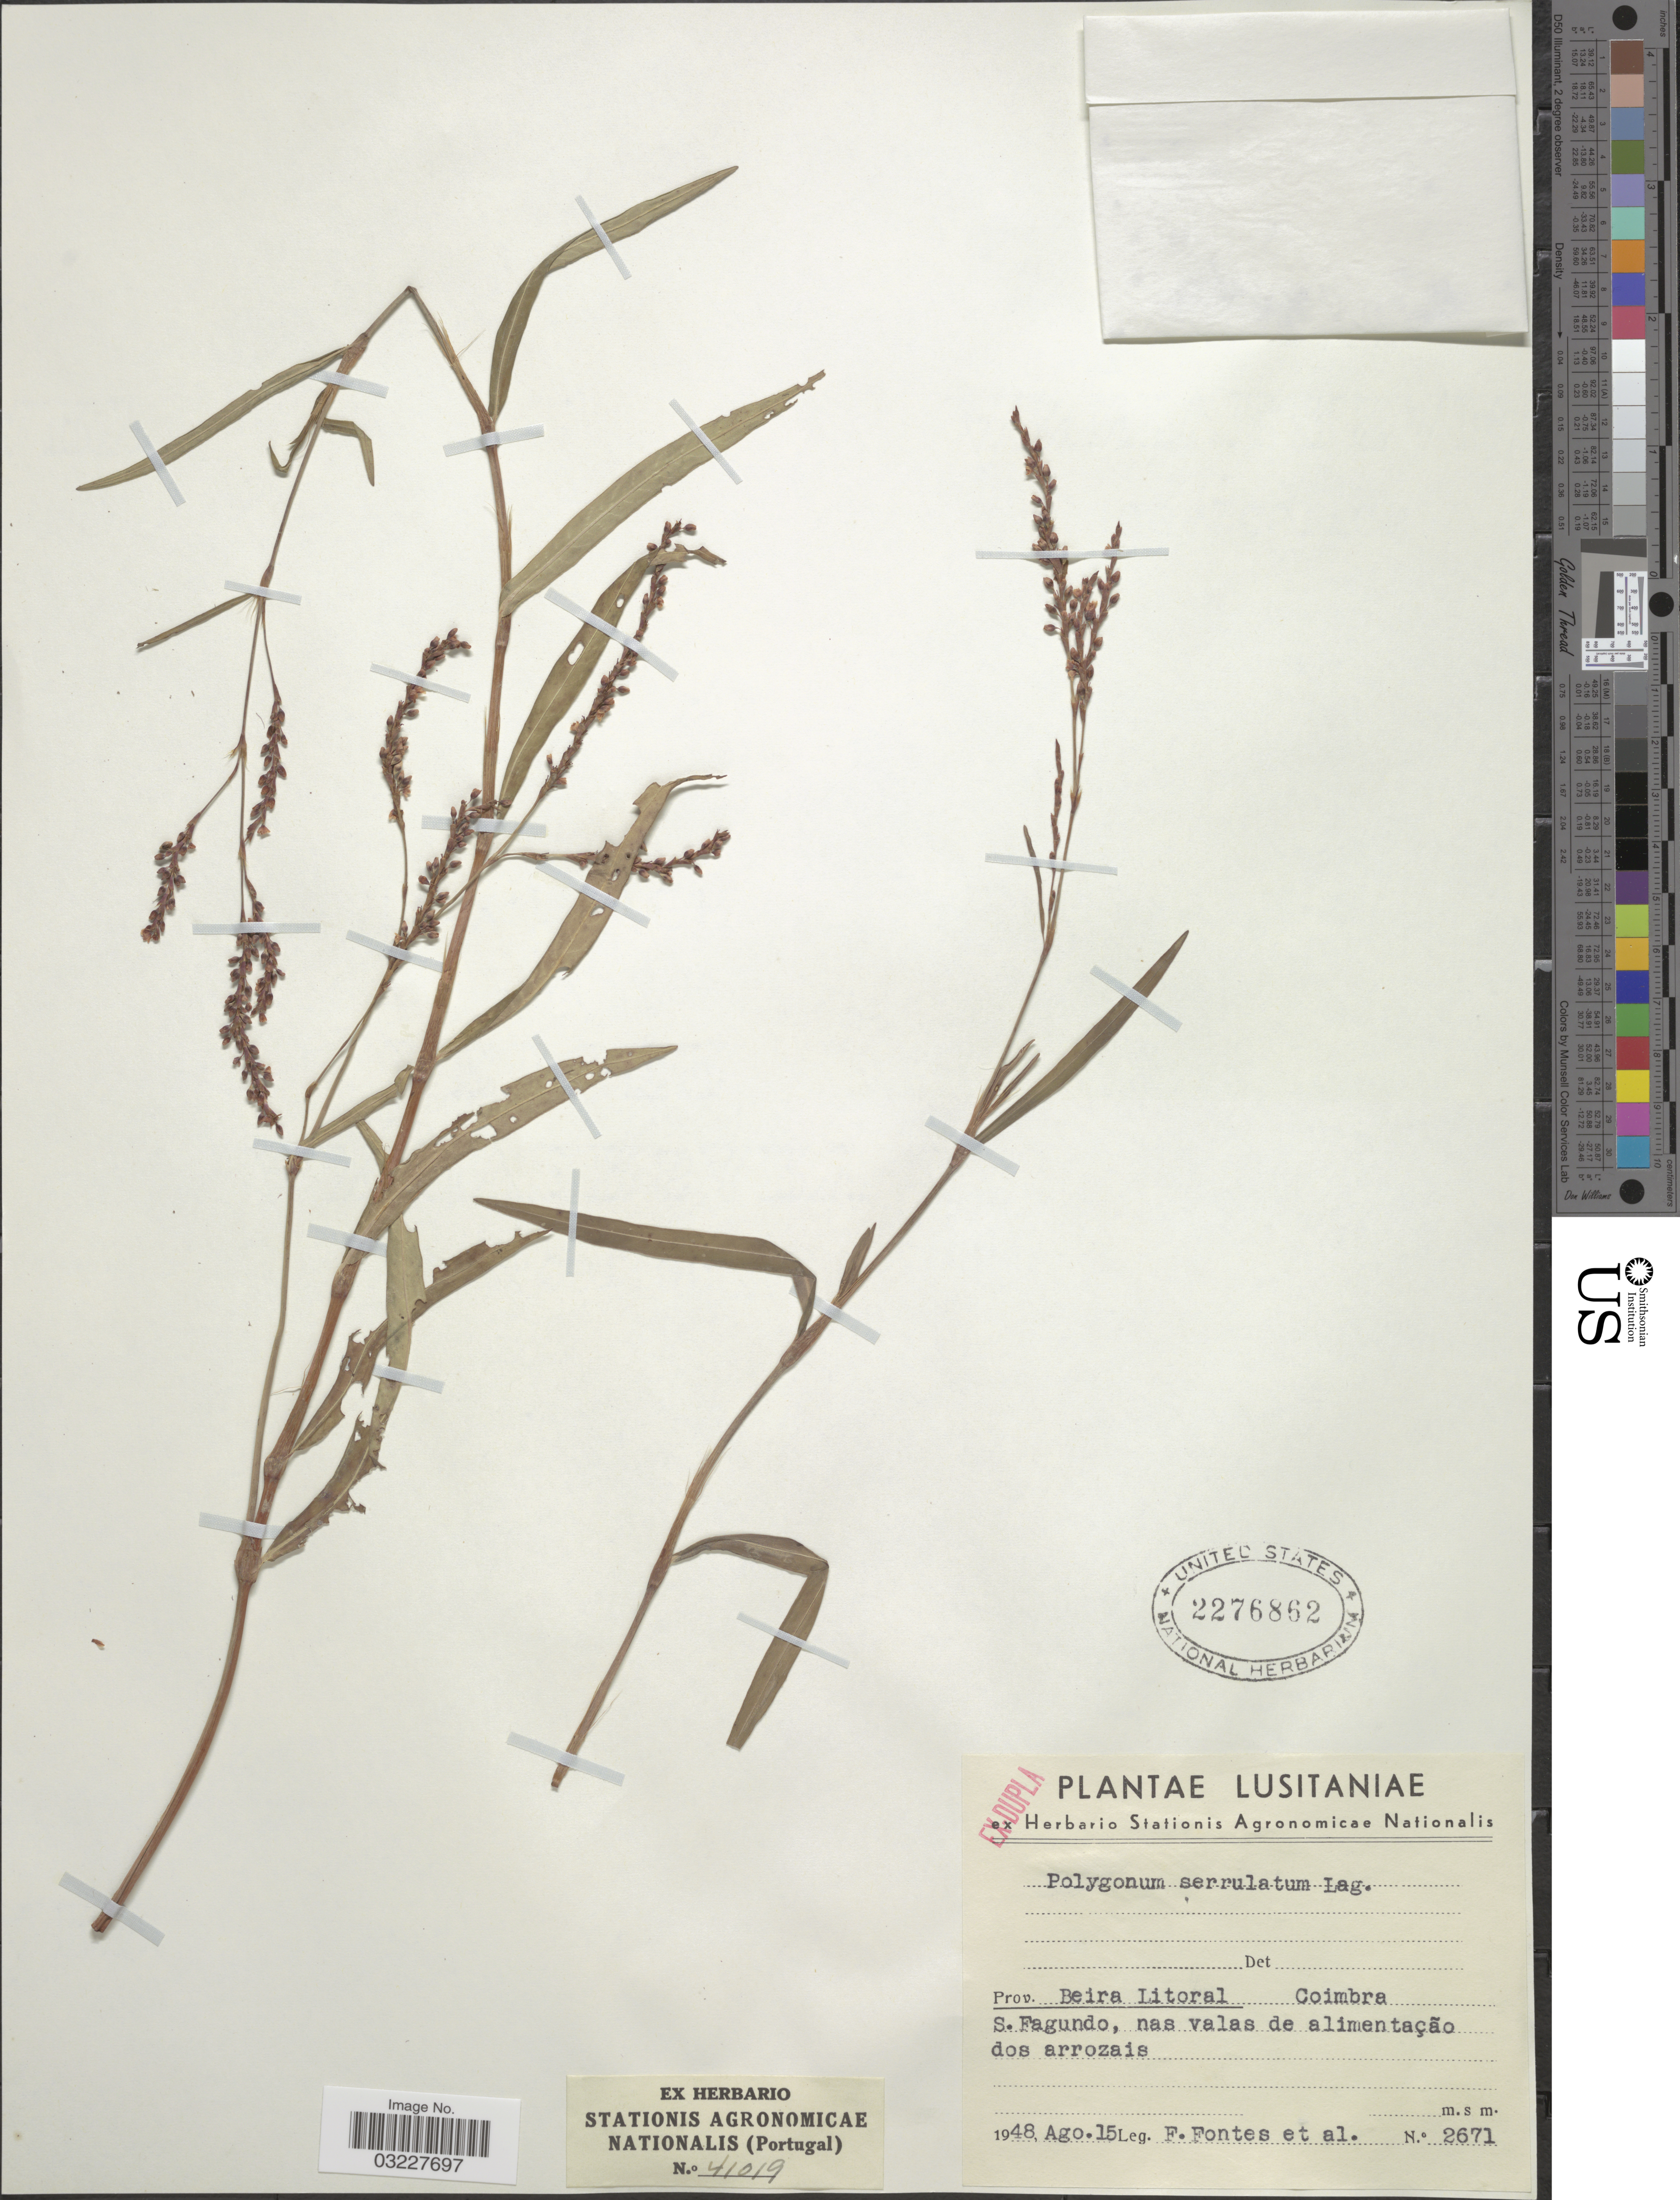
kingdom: Plantae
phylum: Tracheophyta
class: Magnoliopsida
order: Caryophyllales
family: Polygonaceae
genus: Polygonum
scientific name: Polygonum serrulatum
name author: Lag.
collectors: Fontes, F. & et al.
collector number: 2671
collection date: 1948-08-15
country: Portugal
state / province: Coimbra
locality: Lusitania. Prov. Beira Litoral. S. Fagundo.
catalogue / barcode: US 2276862